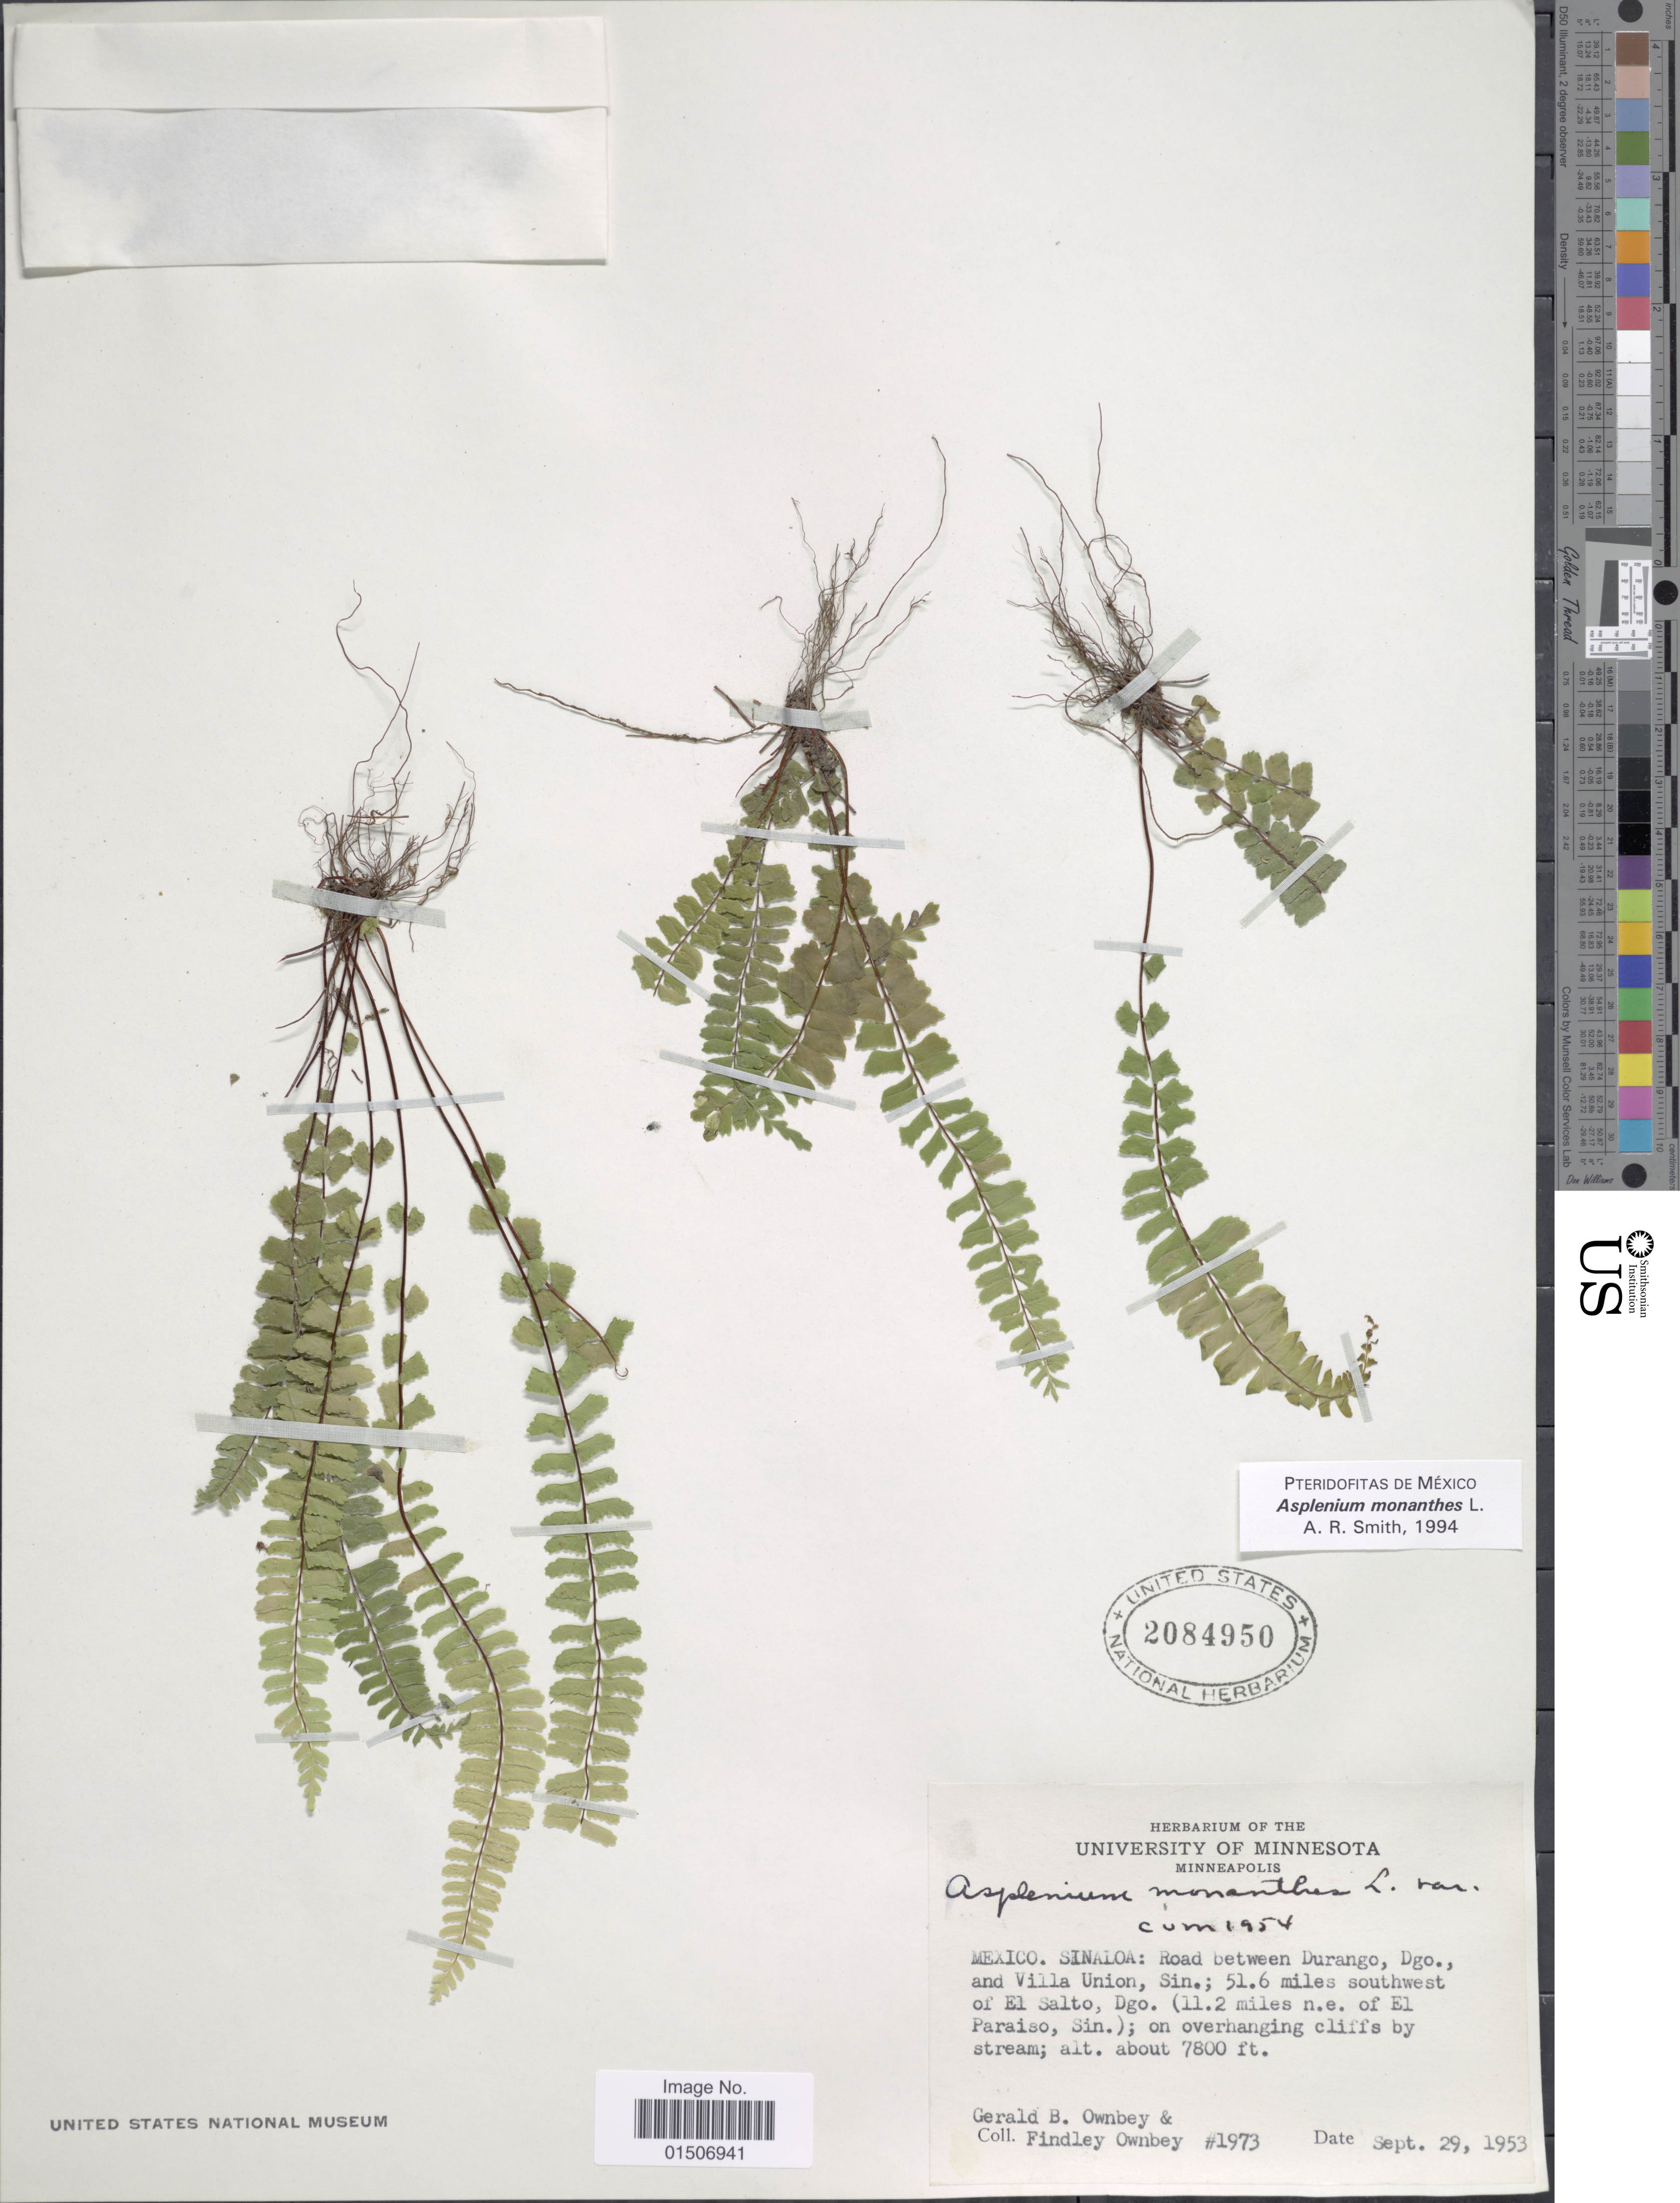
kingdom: Plantae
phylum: Tracheophyta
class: Polypodiopsida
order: Polypodiales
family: Aspleniaceae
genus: Asplenium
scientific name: Asplenium monanthes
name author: L.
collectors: G. B. Ownbey & F. Ownbey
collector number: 1973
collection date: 1953-09-29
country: Mexico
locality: Sinaloa: Road between Durango, Dgo., and Villa Union, Sin.; 51.6 miles southwest of El Salto, Dgo. (11.2 miles n.e. of El Paraiso, Sin)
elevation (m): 2377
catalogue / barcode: US 2084950